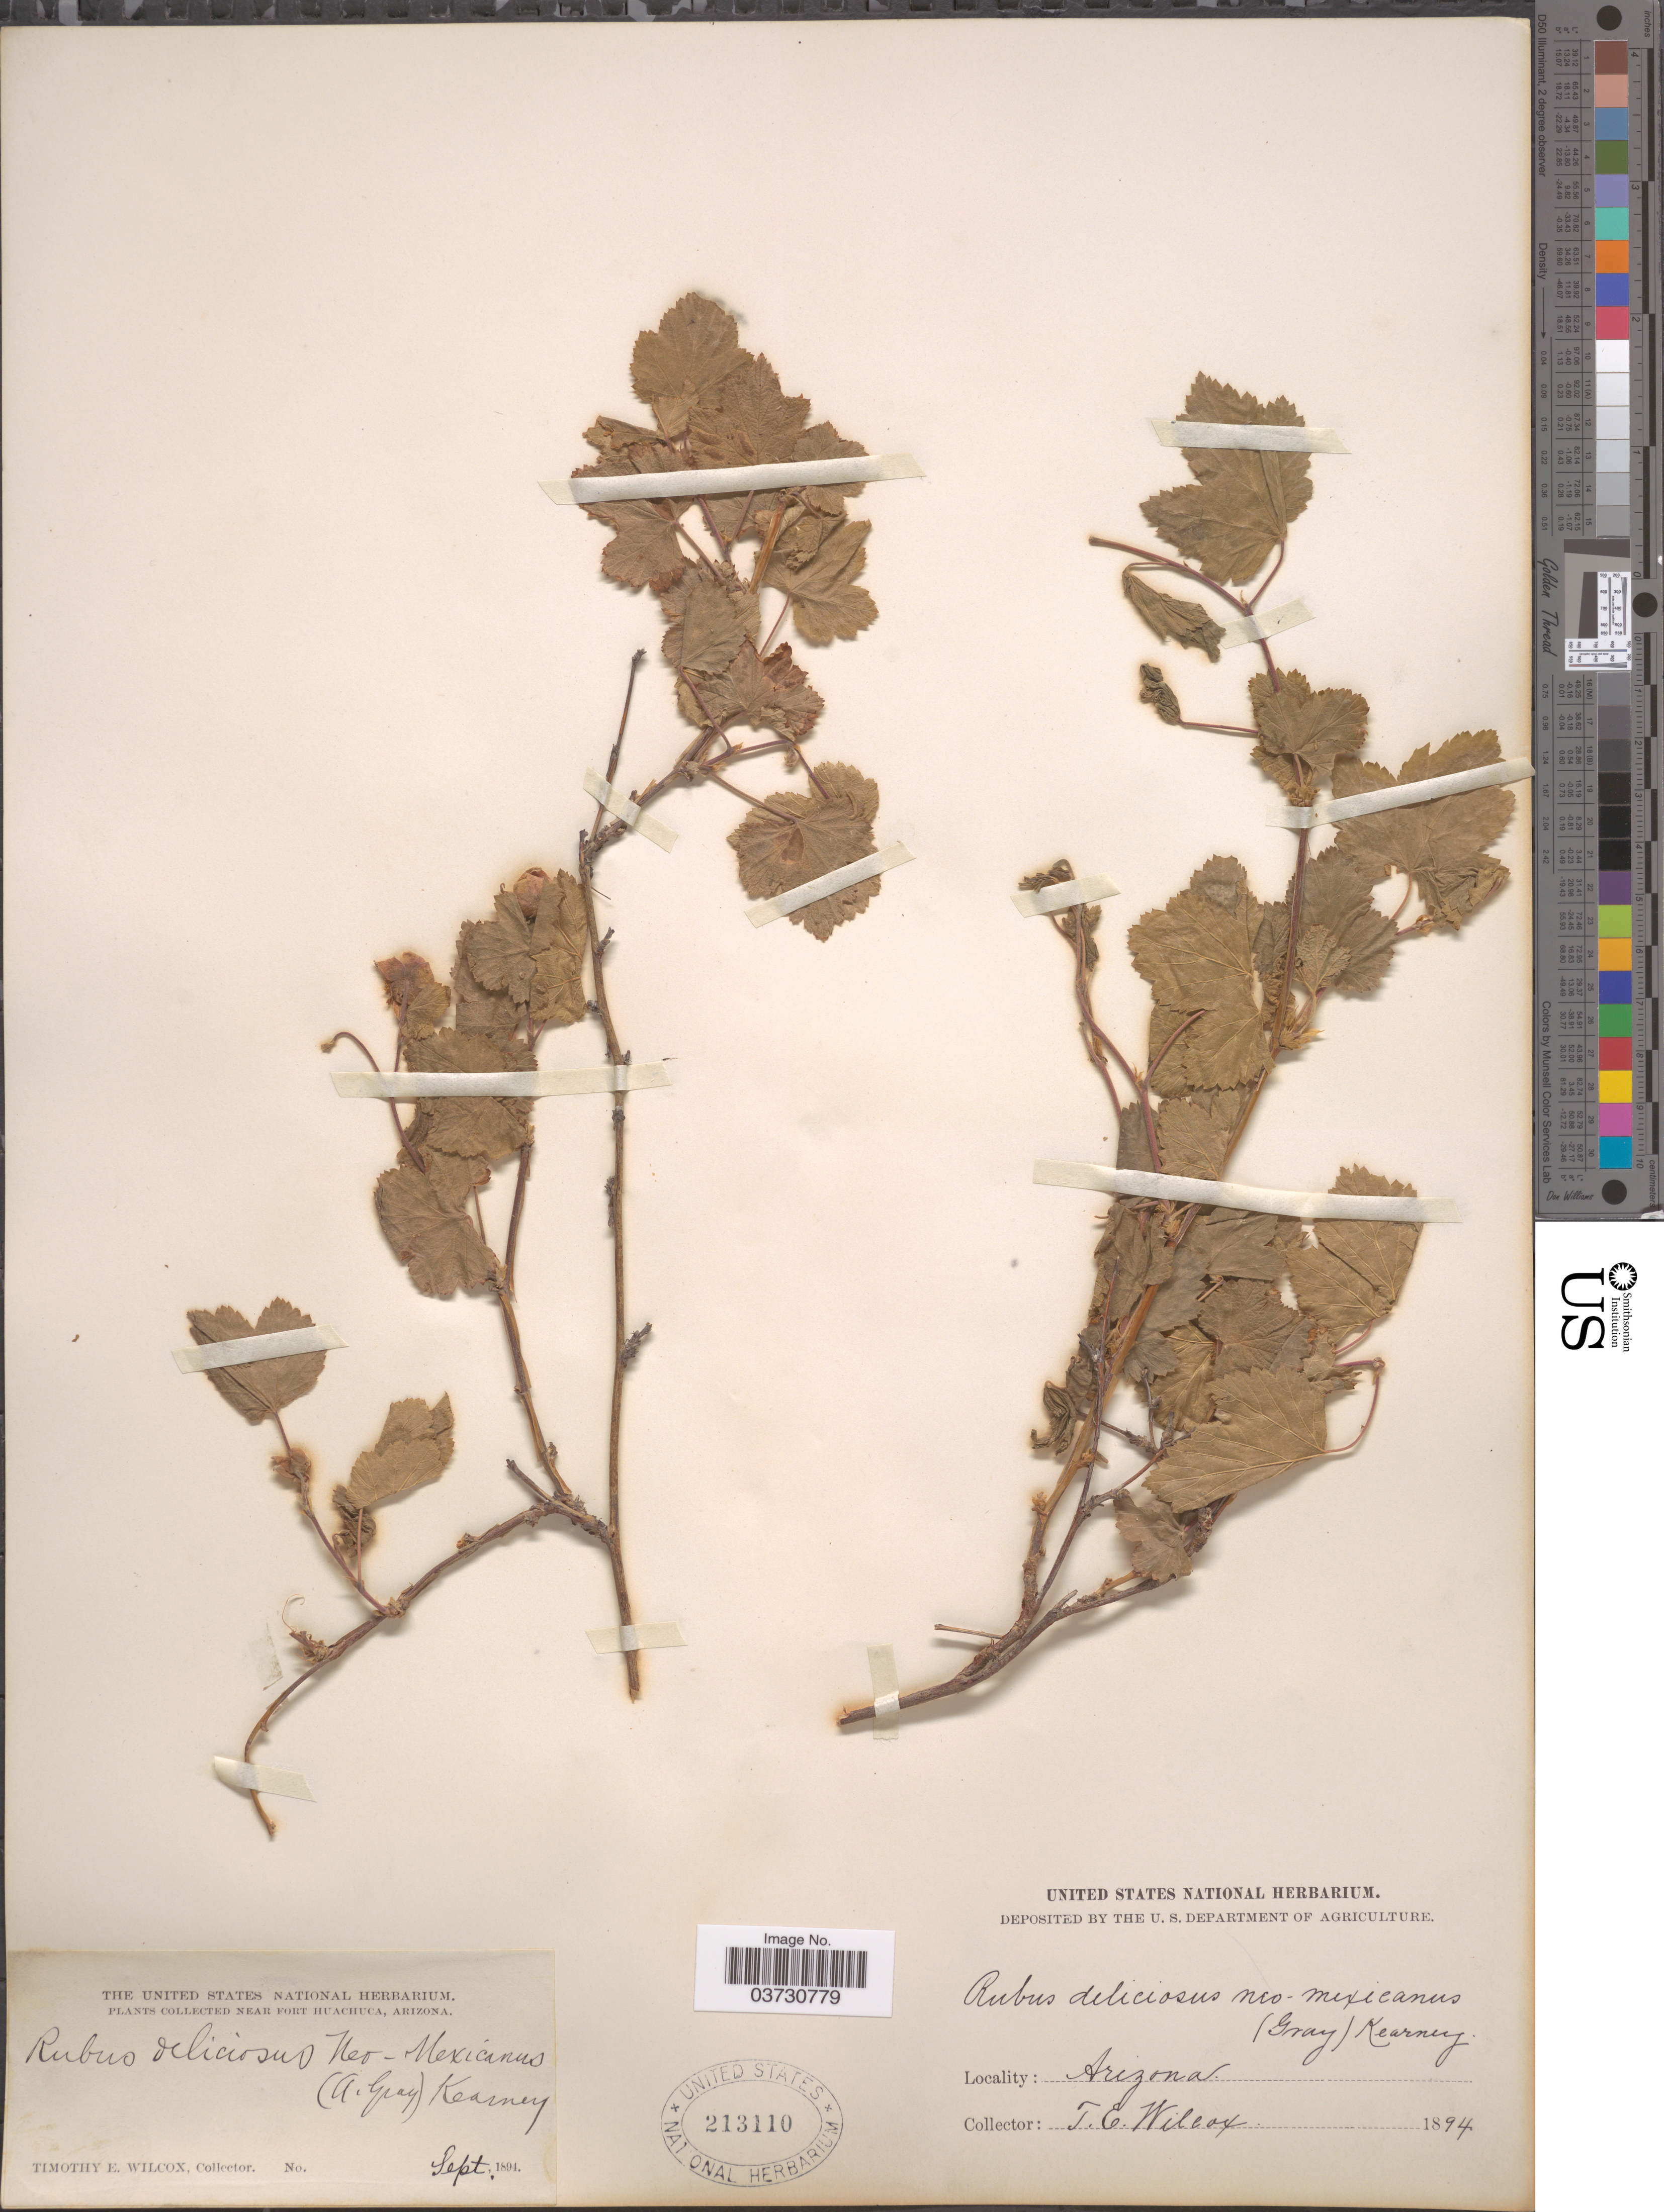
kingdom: Plantae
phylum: Tracheophyta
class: Magnoliopsida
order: Rosales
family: Rosaceae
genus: Rubus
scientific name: Rubus neomexicanus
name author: A. Gray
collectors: T. E. Wilcox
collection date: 1894-09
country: United States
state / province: Arizona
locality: Near Fort Huachuca.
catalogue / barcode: US 213110